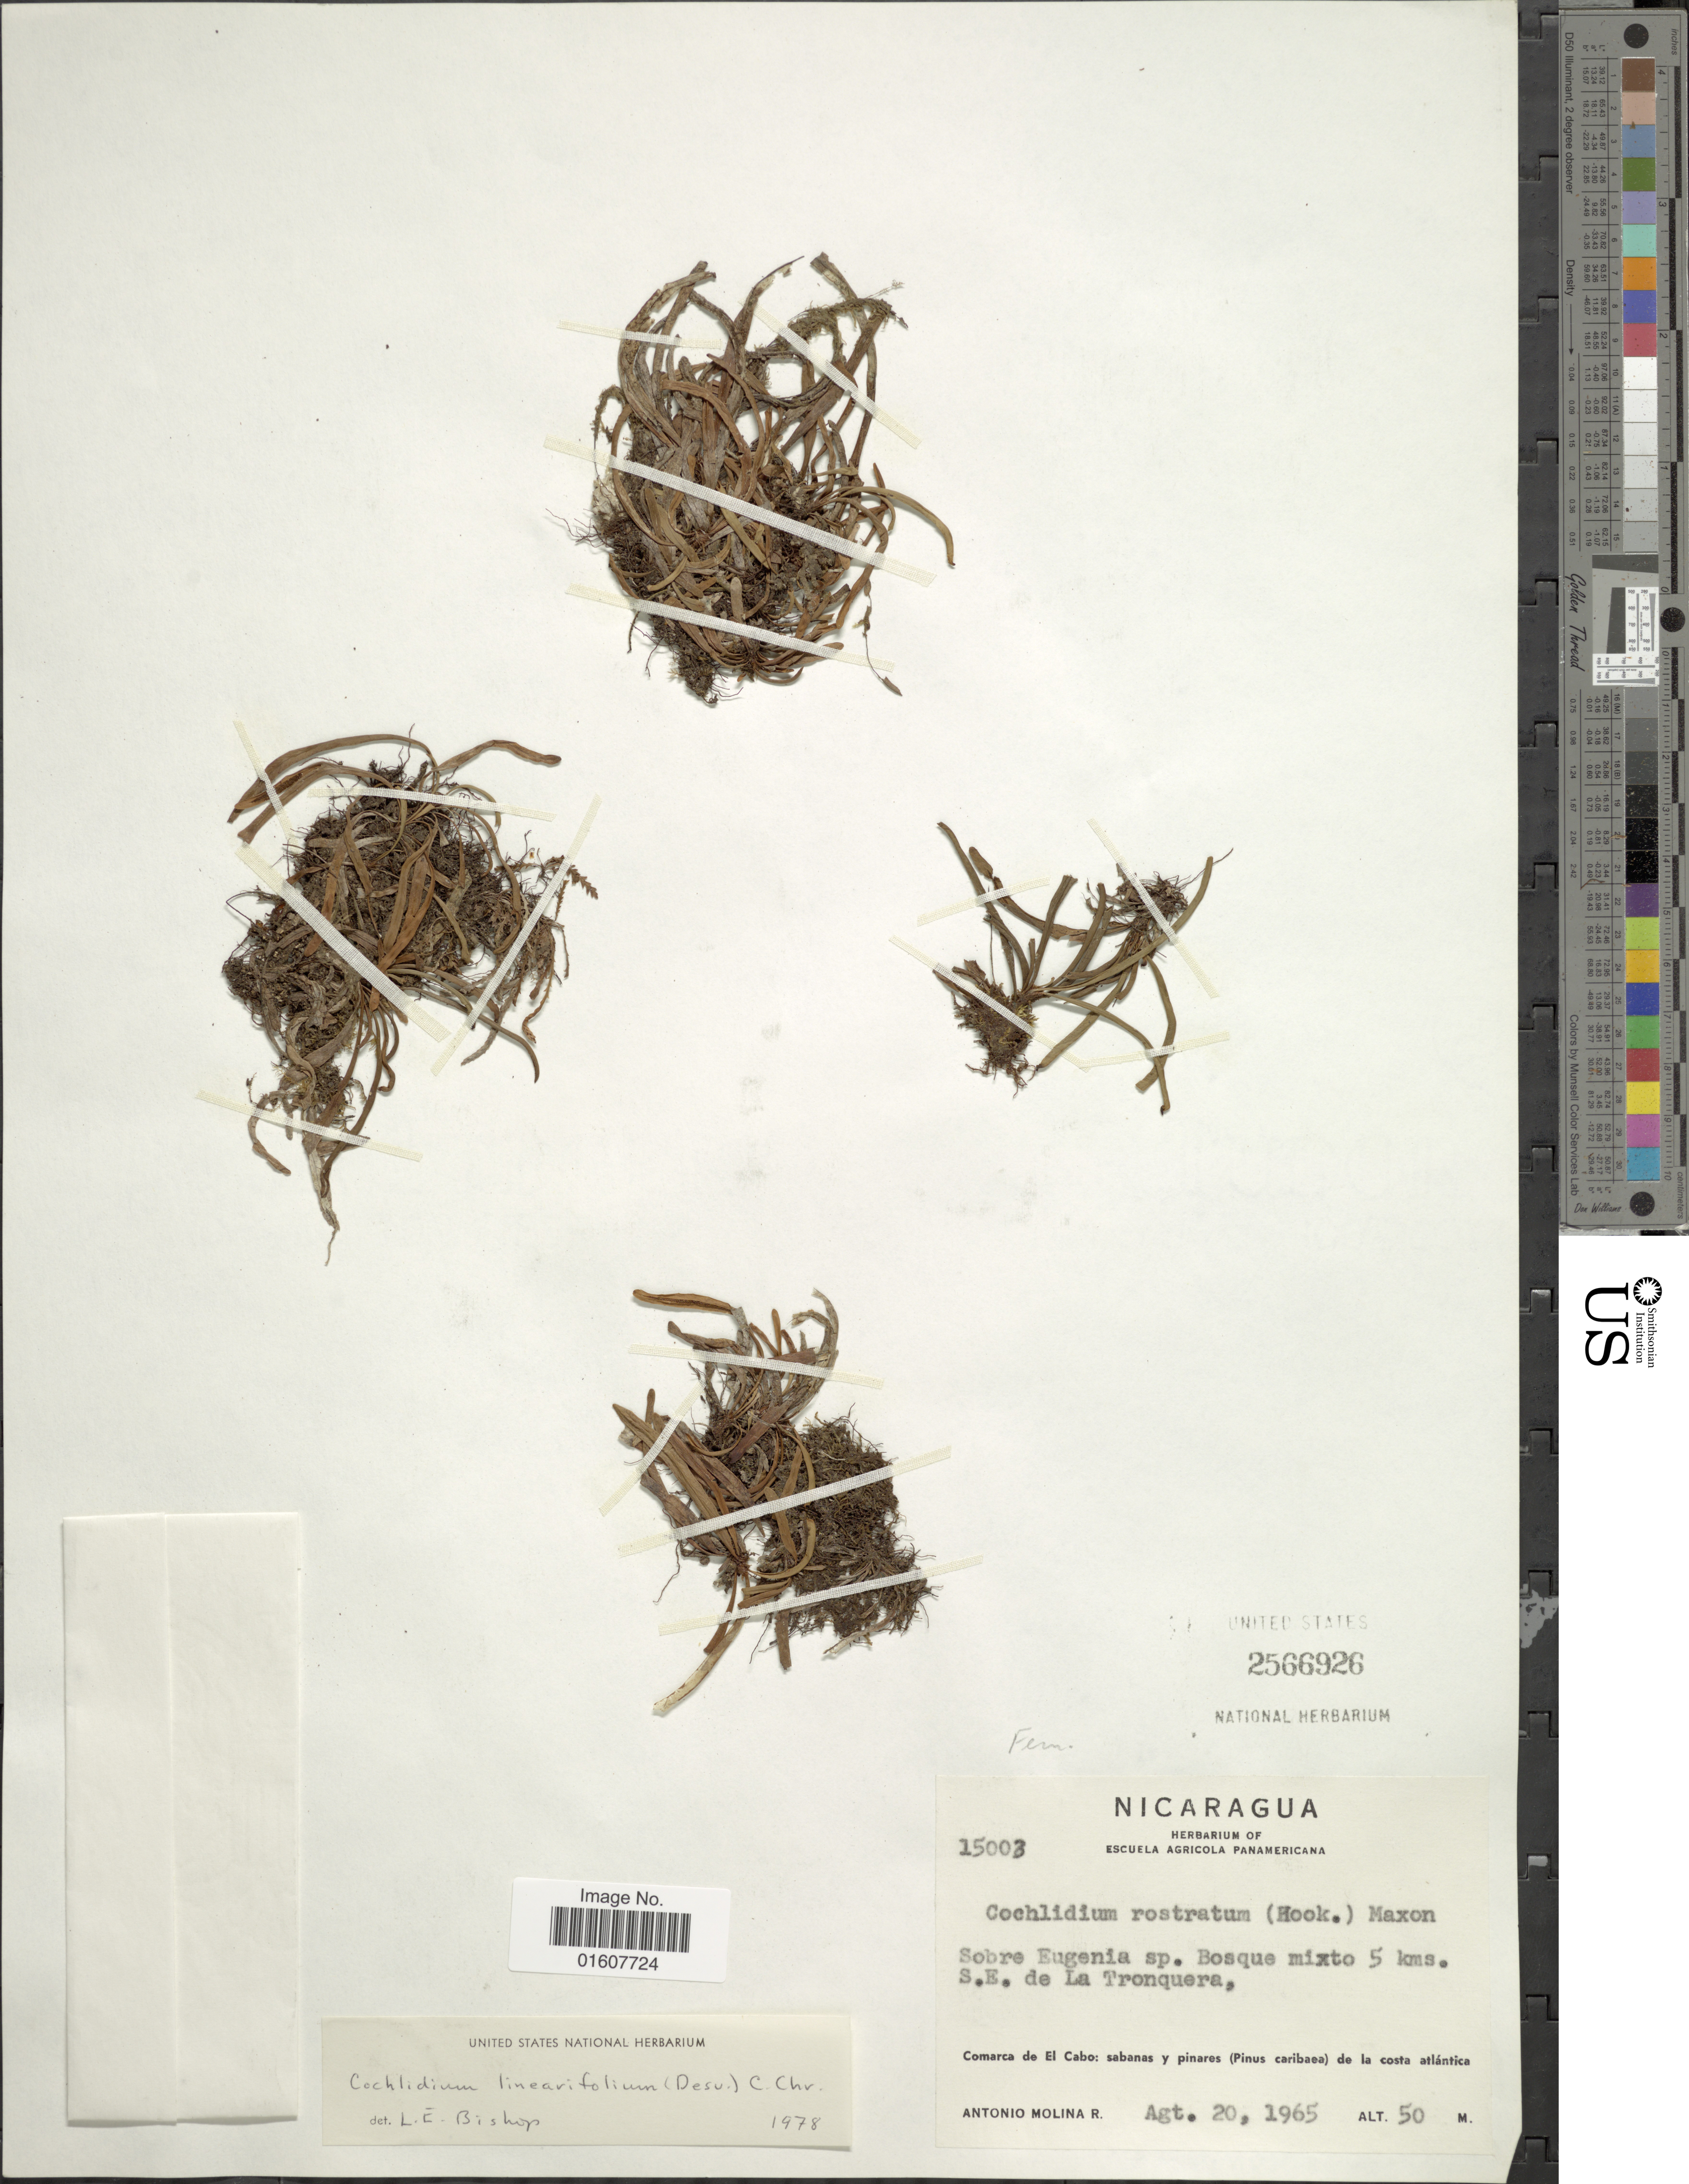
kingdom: Plantae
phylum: Tracheophyta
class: Polypodiopsida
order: Polypodiales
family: Polypodiaceae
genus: Cochlidium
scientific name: Cochlidium linearifolium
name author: (Desv.) Maxon ex C. Chr.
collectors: A. Molina R.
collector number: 15003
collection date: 1965-08-20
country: Nicaragua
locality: Bosque mixto 5 kms. S.E. de La Tronquera, Comarca de El Cabo: sabanas y pinares (Pinus caribaea) de la costa atlántica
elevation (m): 50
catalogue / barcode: US 2566926